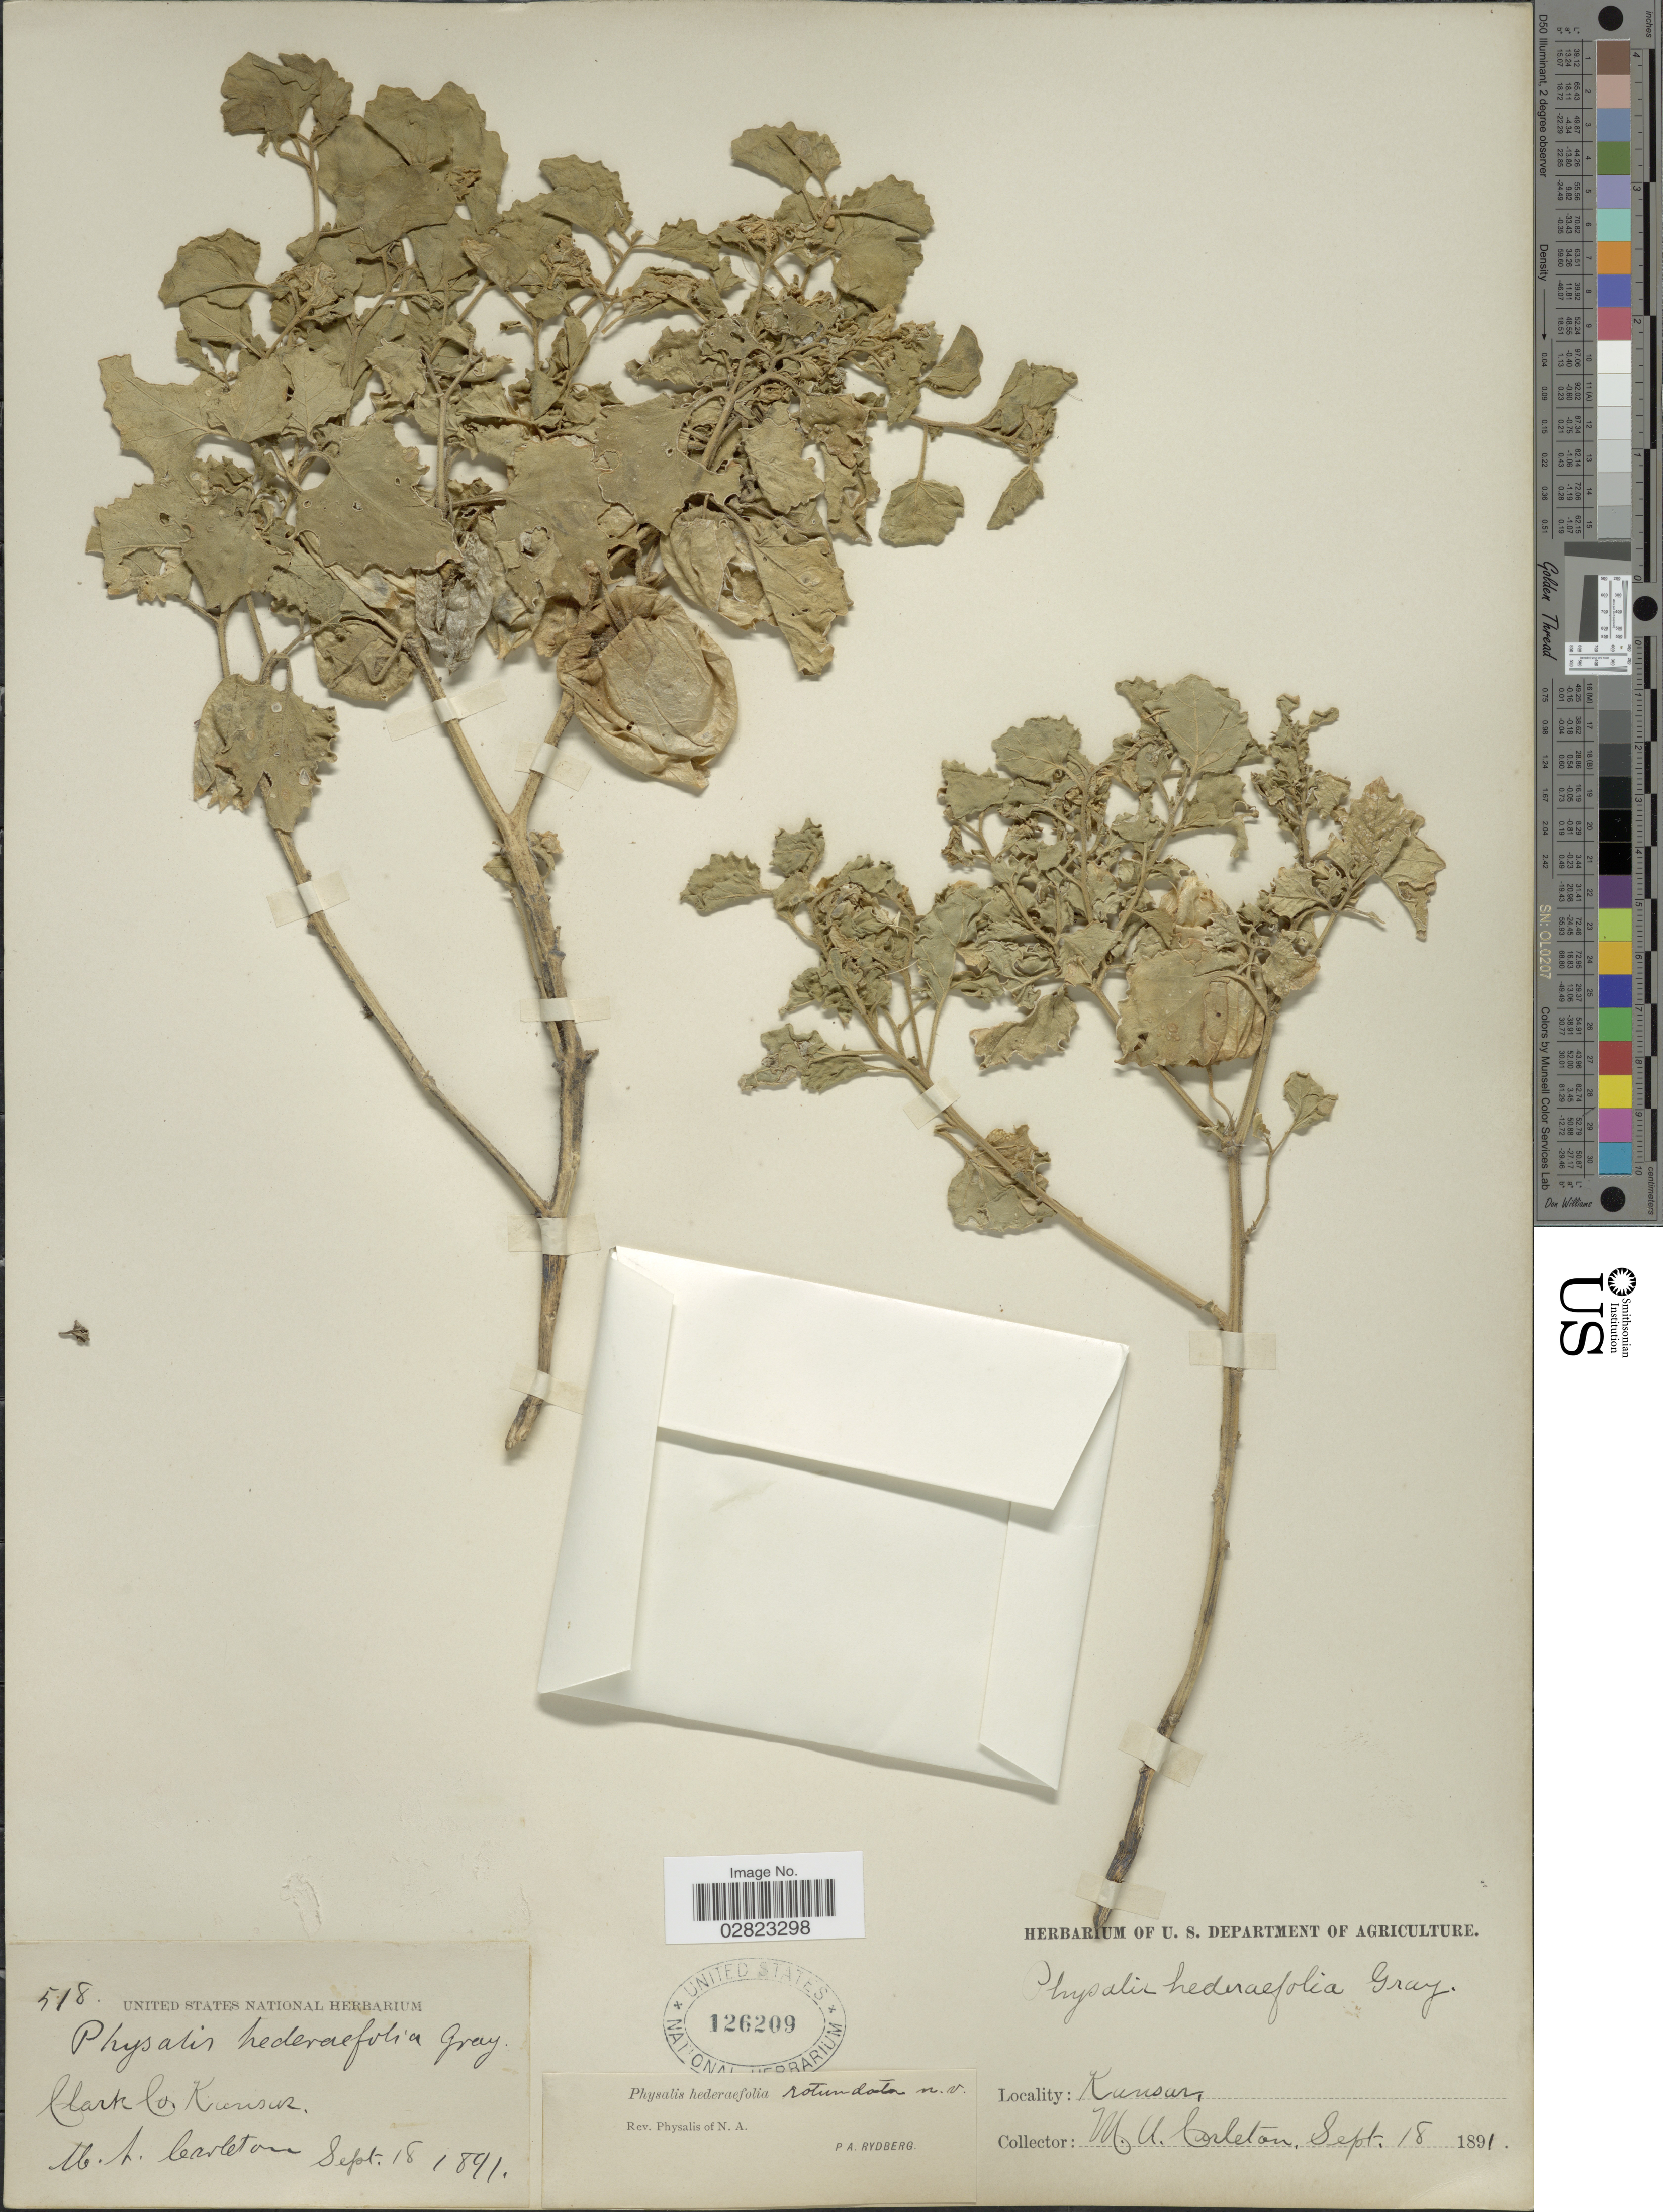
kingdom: Plantae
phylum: Tracheophyta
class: Magnoliopsida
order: Solanales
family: Solanaceae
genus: Physalis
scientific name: Physalis hederifolia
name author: A. Gray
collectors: M. A. Carleton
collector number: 518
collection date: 1891-09-18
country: United States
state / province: Kansas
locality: Clark Co.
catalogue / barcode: US 126209